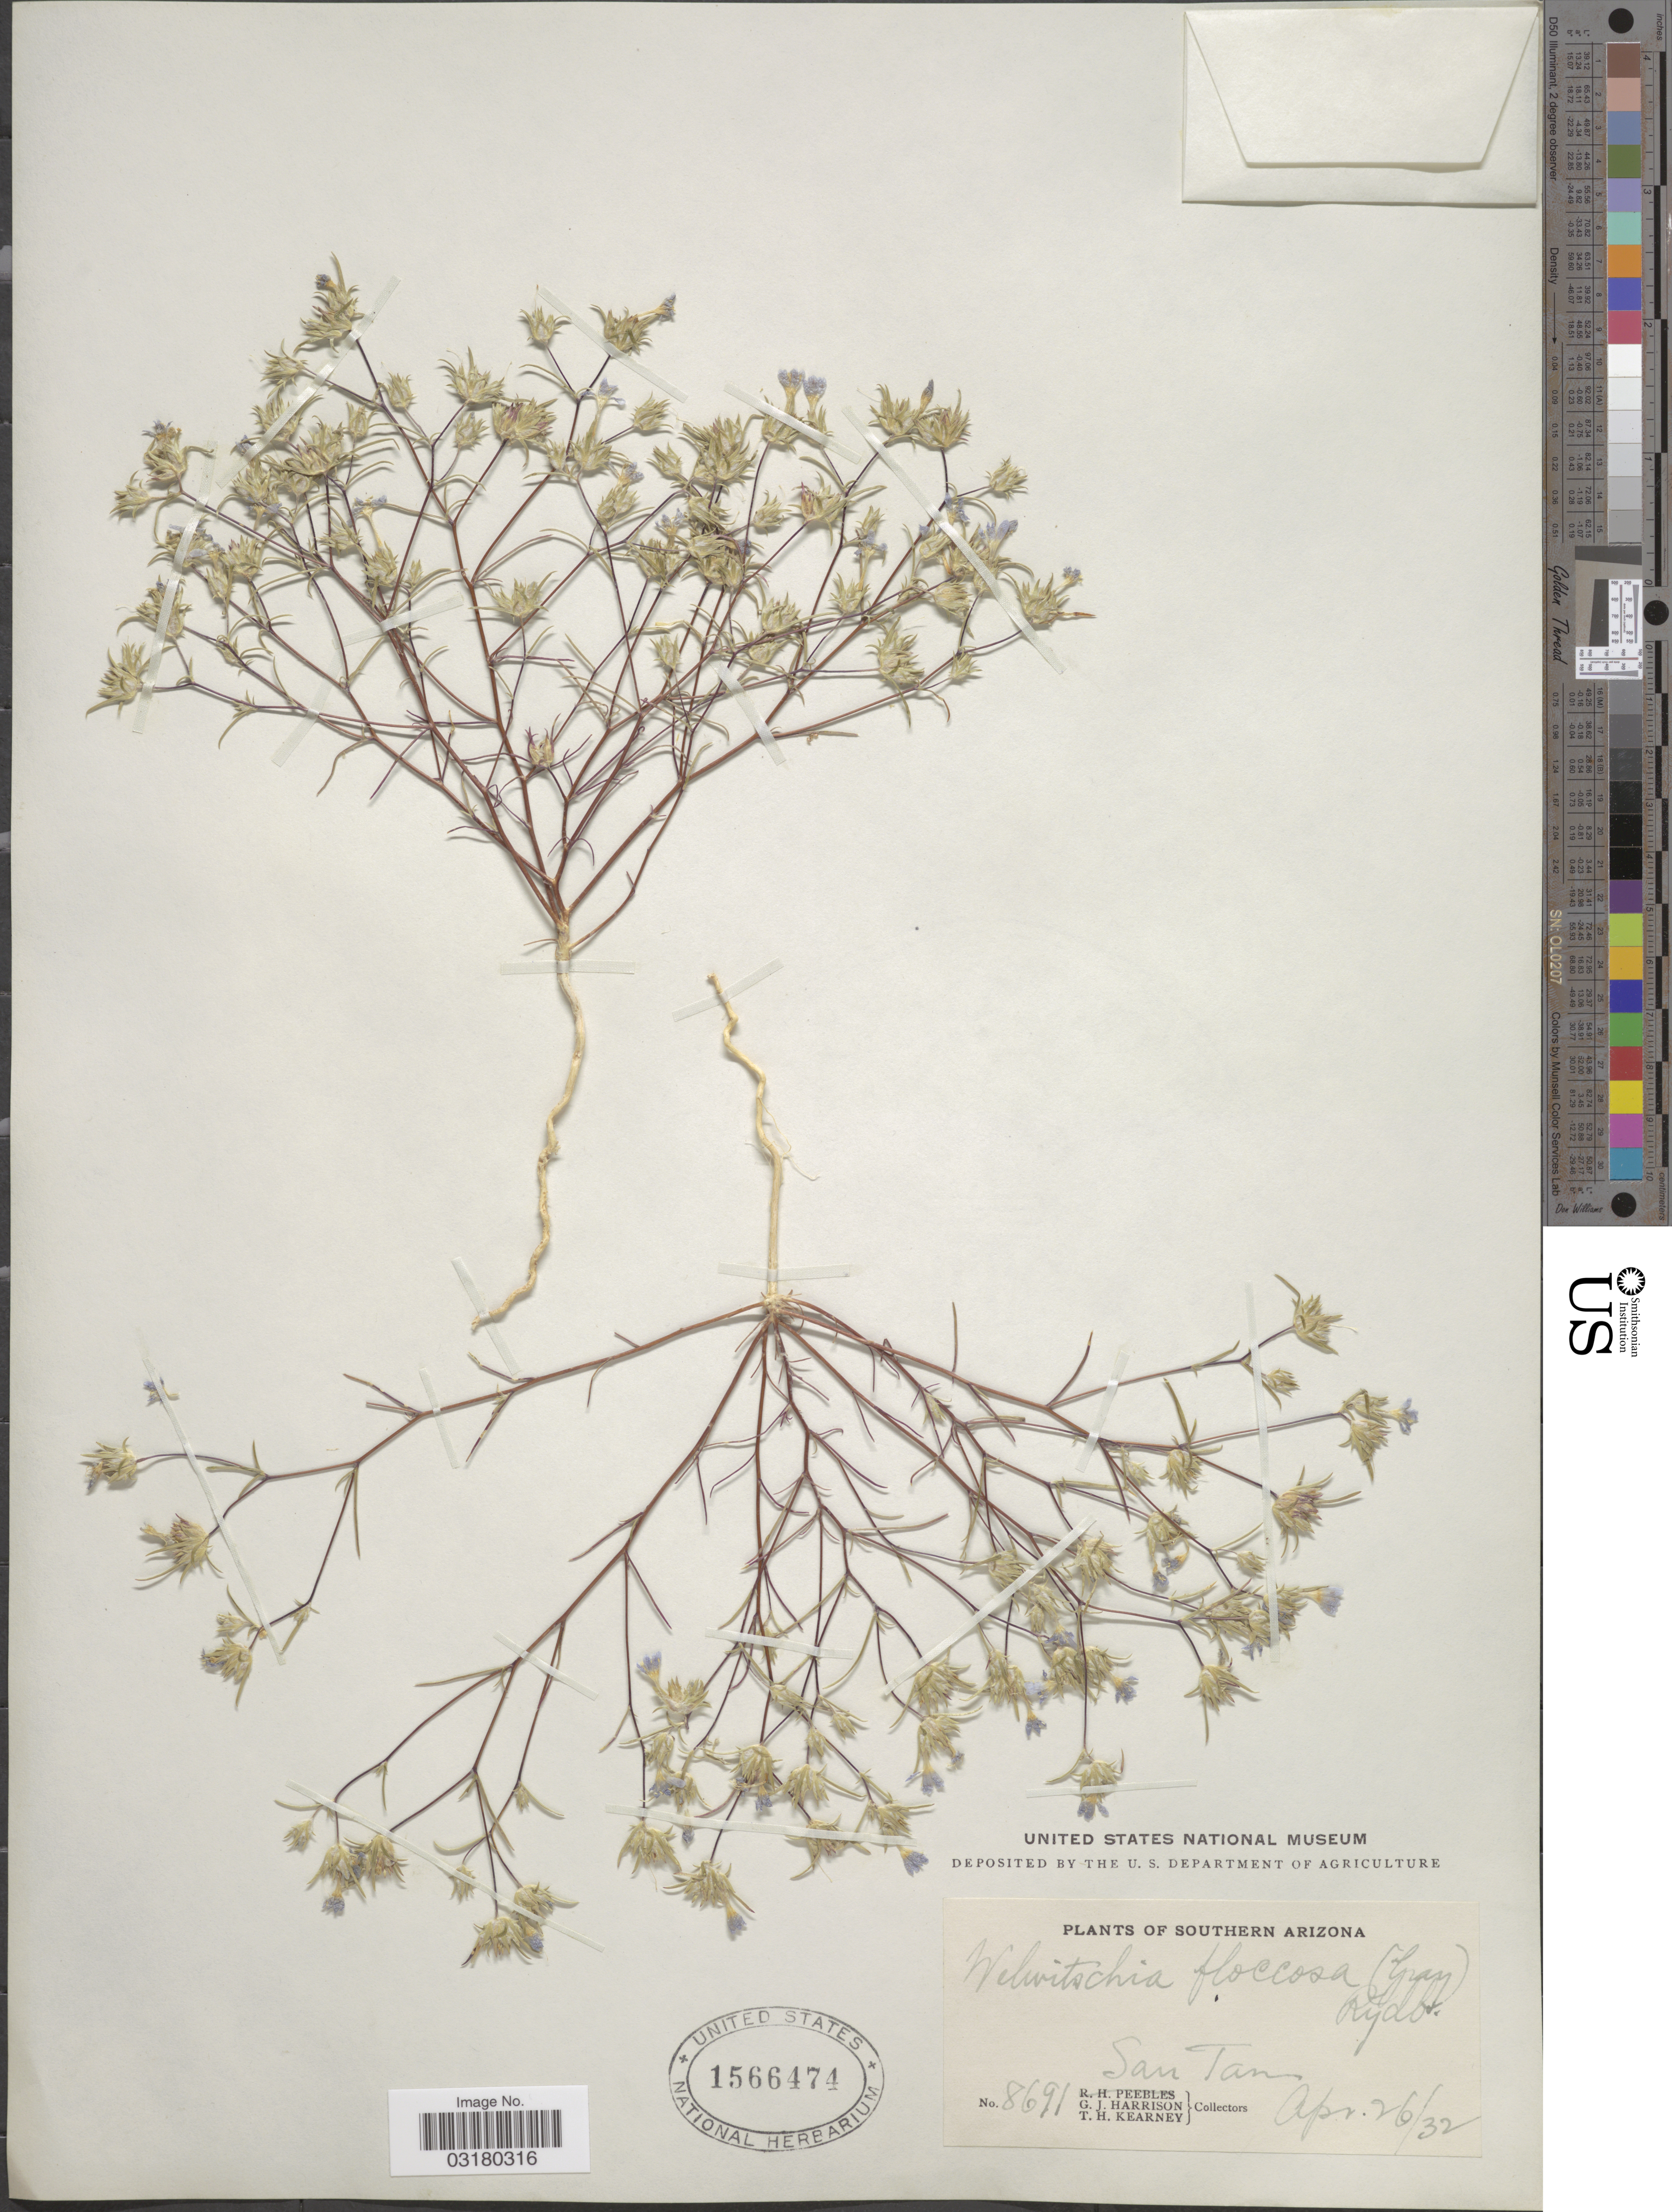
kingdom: Plantae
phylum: Tracheophyta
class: Magnoliopsida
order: Ericales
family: Polemoniaceae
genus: Eriastrum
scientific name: Eriastrum eremicum subsp. yageri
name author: (Jeps.) H. Mason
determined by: De Groot, Sarah J.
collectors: G. J. Harrison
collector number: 8691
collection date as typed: Transcribed d/m/y: 26/4/32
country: United States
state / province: Arizona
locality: Southern Arizona. San Tan.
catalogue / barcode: US 1566474